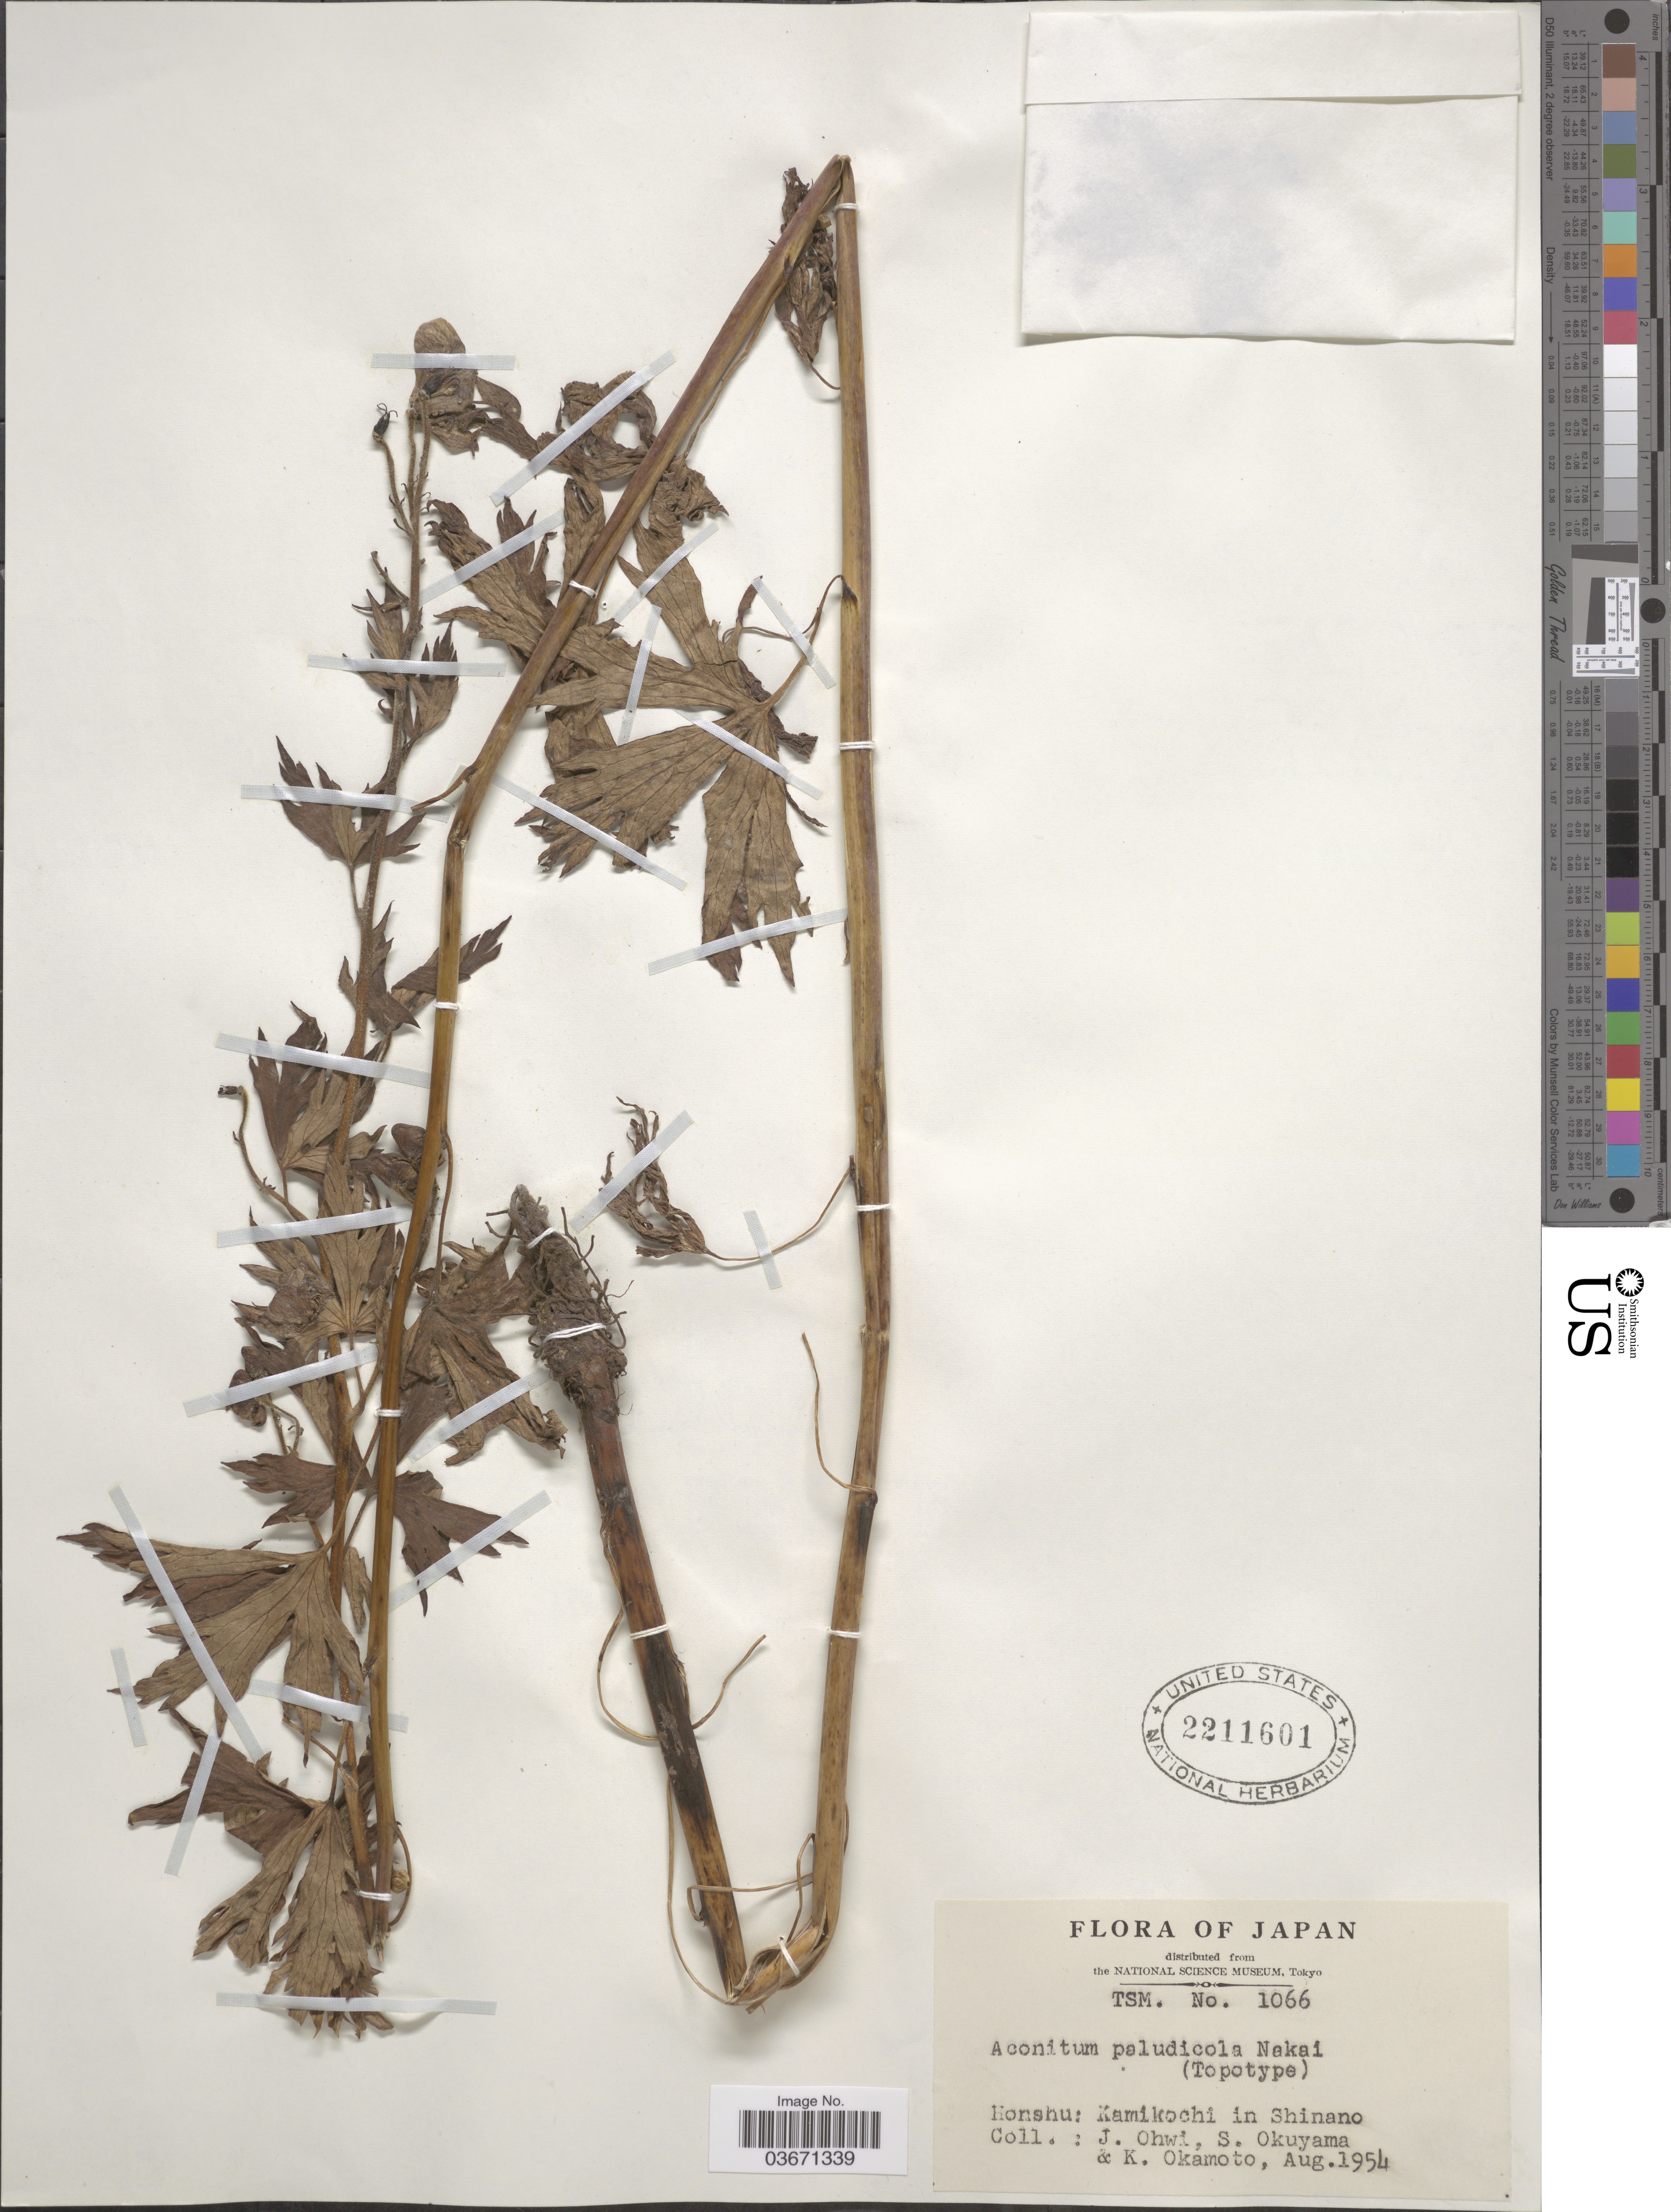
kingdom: Plantae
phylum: Tracheophyta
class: Magnoliopsida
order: Ranunculales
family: Ranunculaceae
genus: Aconitum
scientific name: Aconitum paludicola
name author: Nakai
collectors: J. Ohwi, S. Okuyama & K. Okamoto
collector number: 1066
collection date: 1954-08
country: Japan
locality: Honshu: Kamikochi in Shinano.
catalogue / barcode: US 2211601